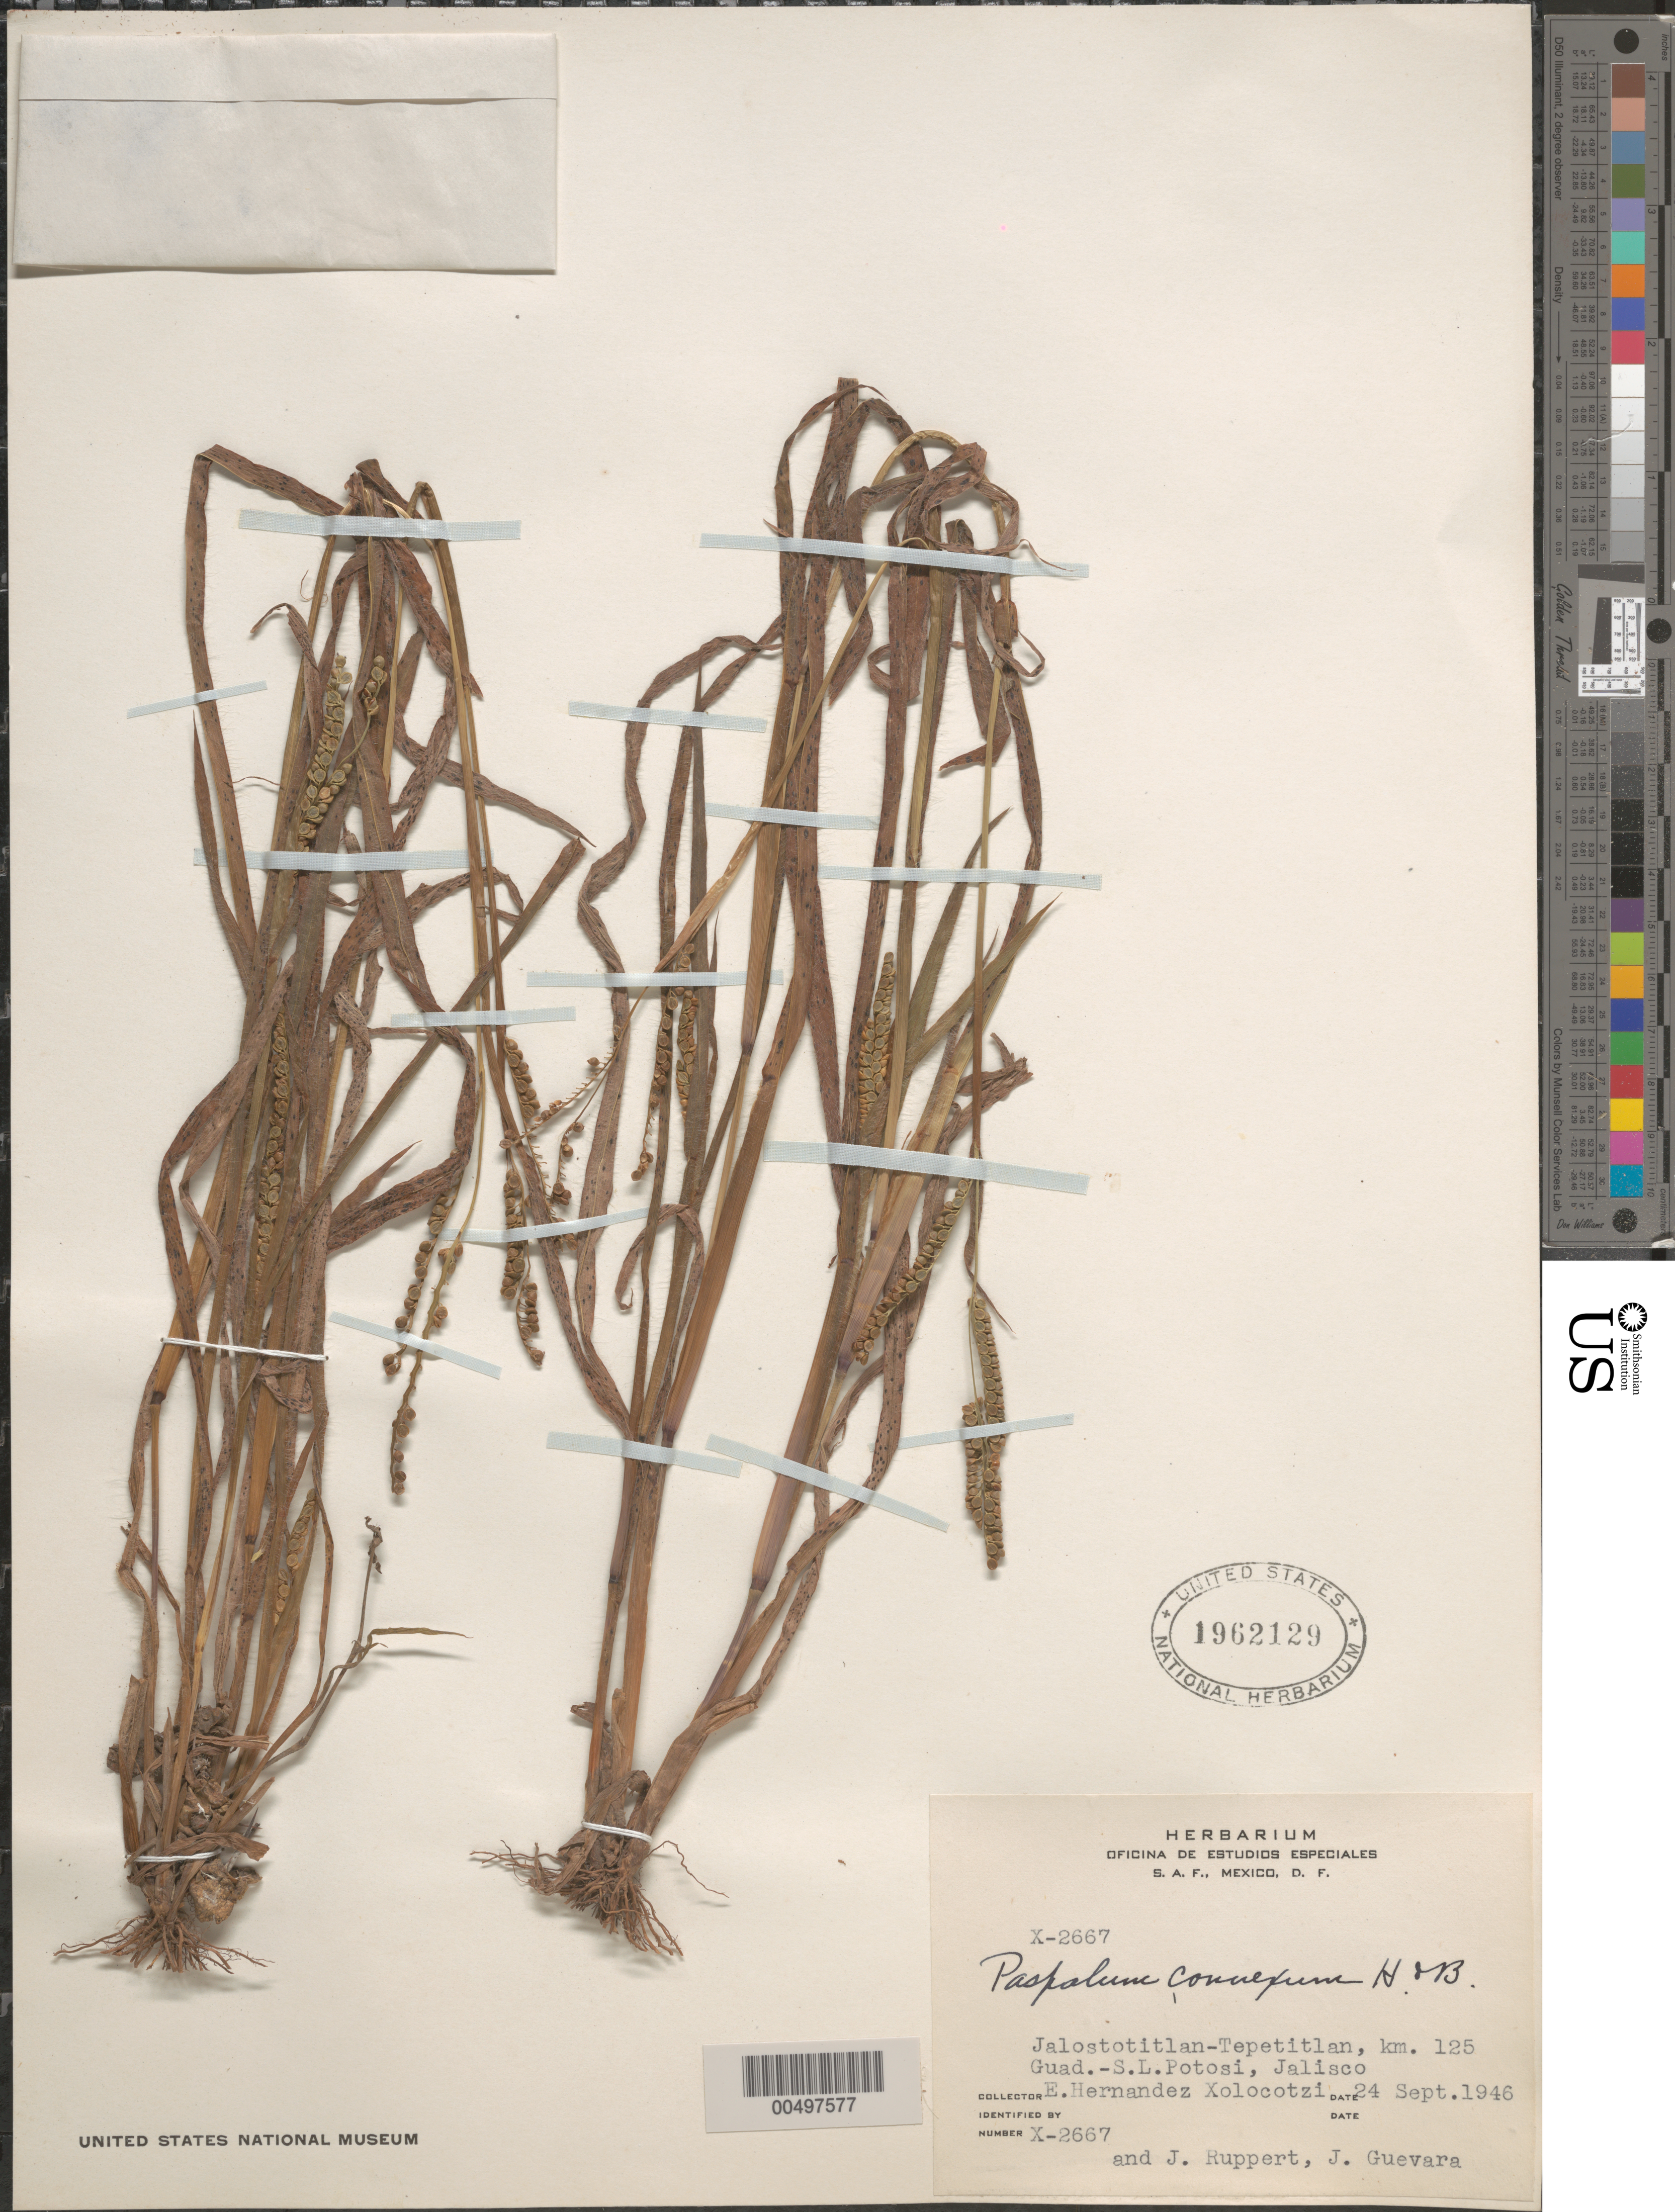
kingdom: Plantae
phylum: Tracheophyta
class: Liliopsida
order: Poales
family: Poaceae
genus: Paspalum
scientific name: Paspalum convexum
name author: Humb. & Bonpl. ex Flüggé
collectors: E. I. Hernández-X., J. Ruppert & J. Guevara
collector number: X-2667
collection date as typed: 24 Sep 1946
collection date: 1946-09-24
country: Mexico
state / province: Jalisco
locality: Jalostotitlan - Tepetitlan, km 125 Guadalajara - San Luis Potosi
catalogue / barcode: US 1962129